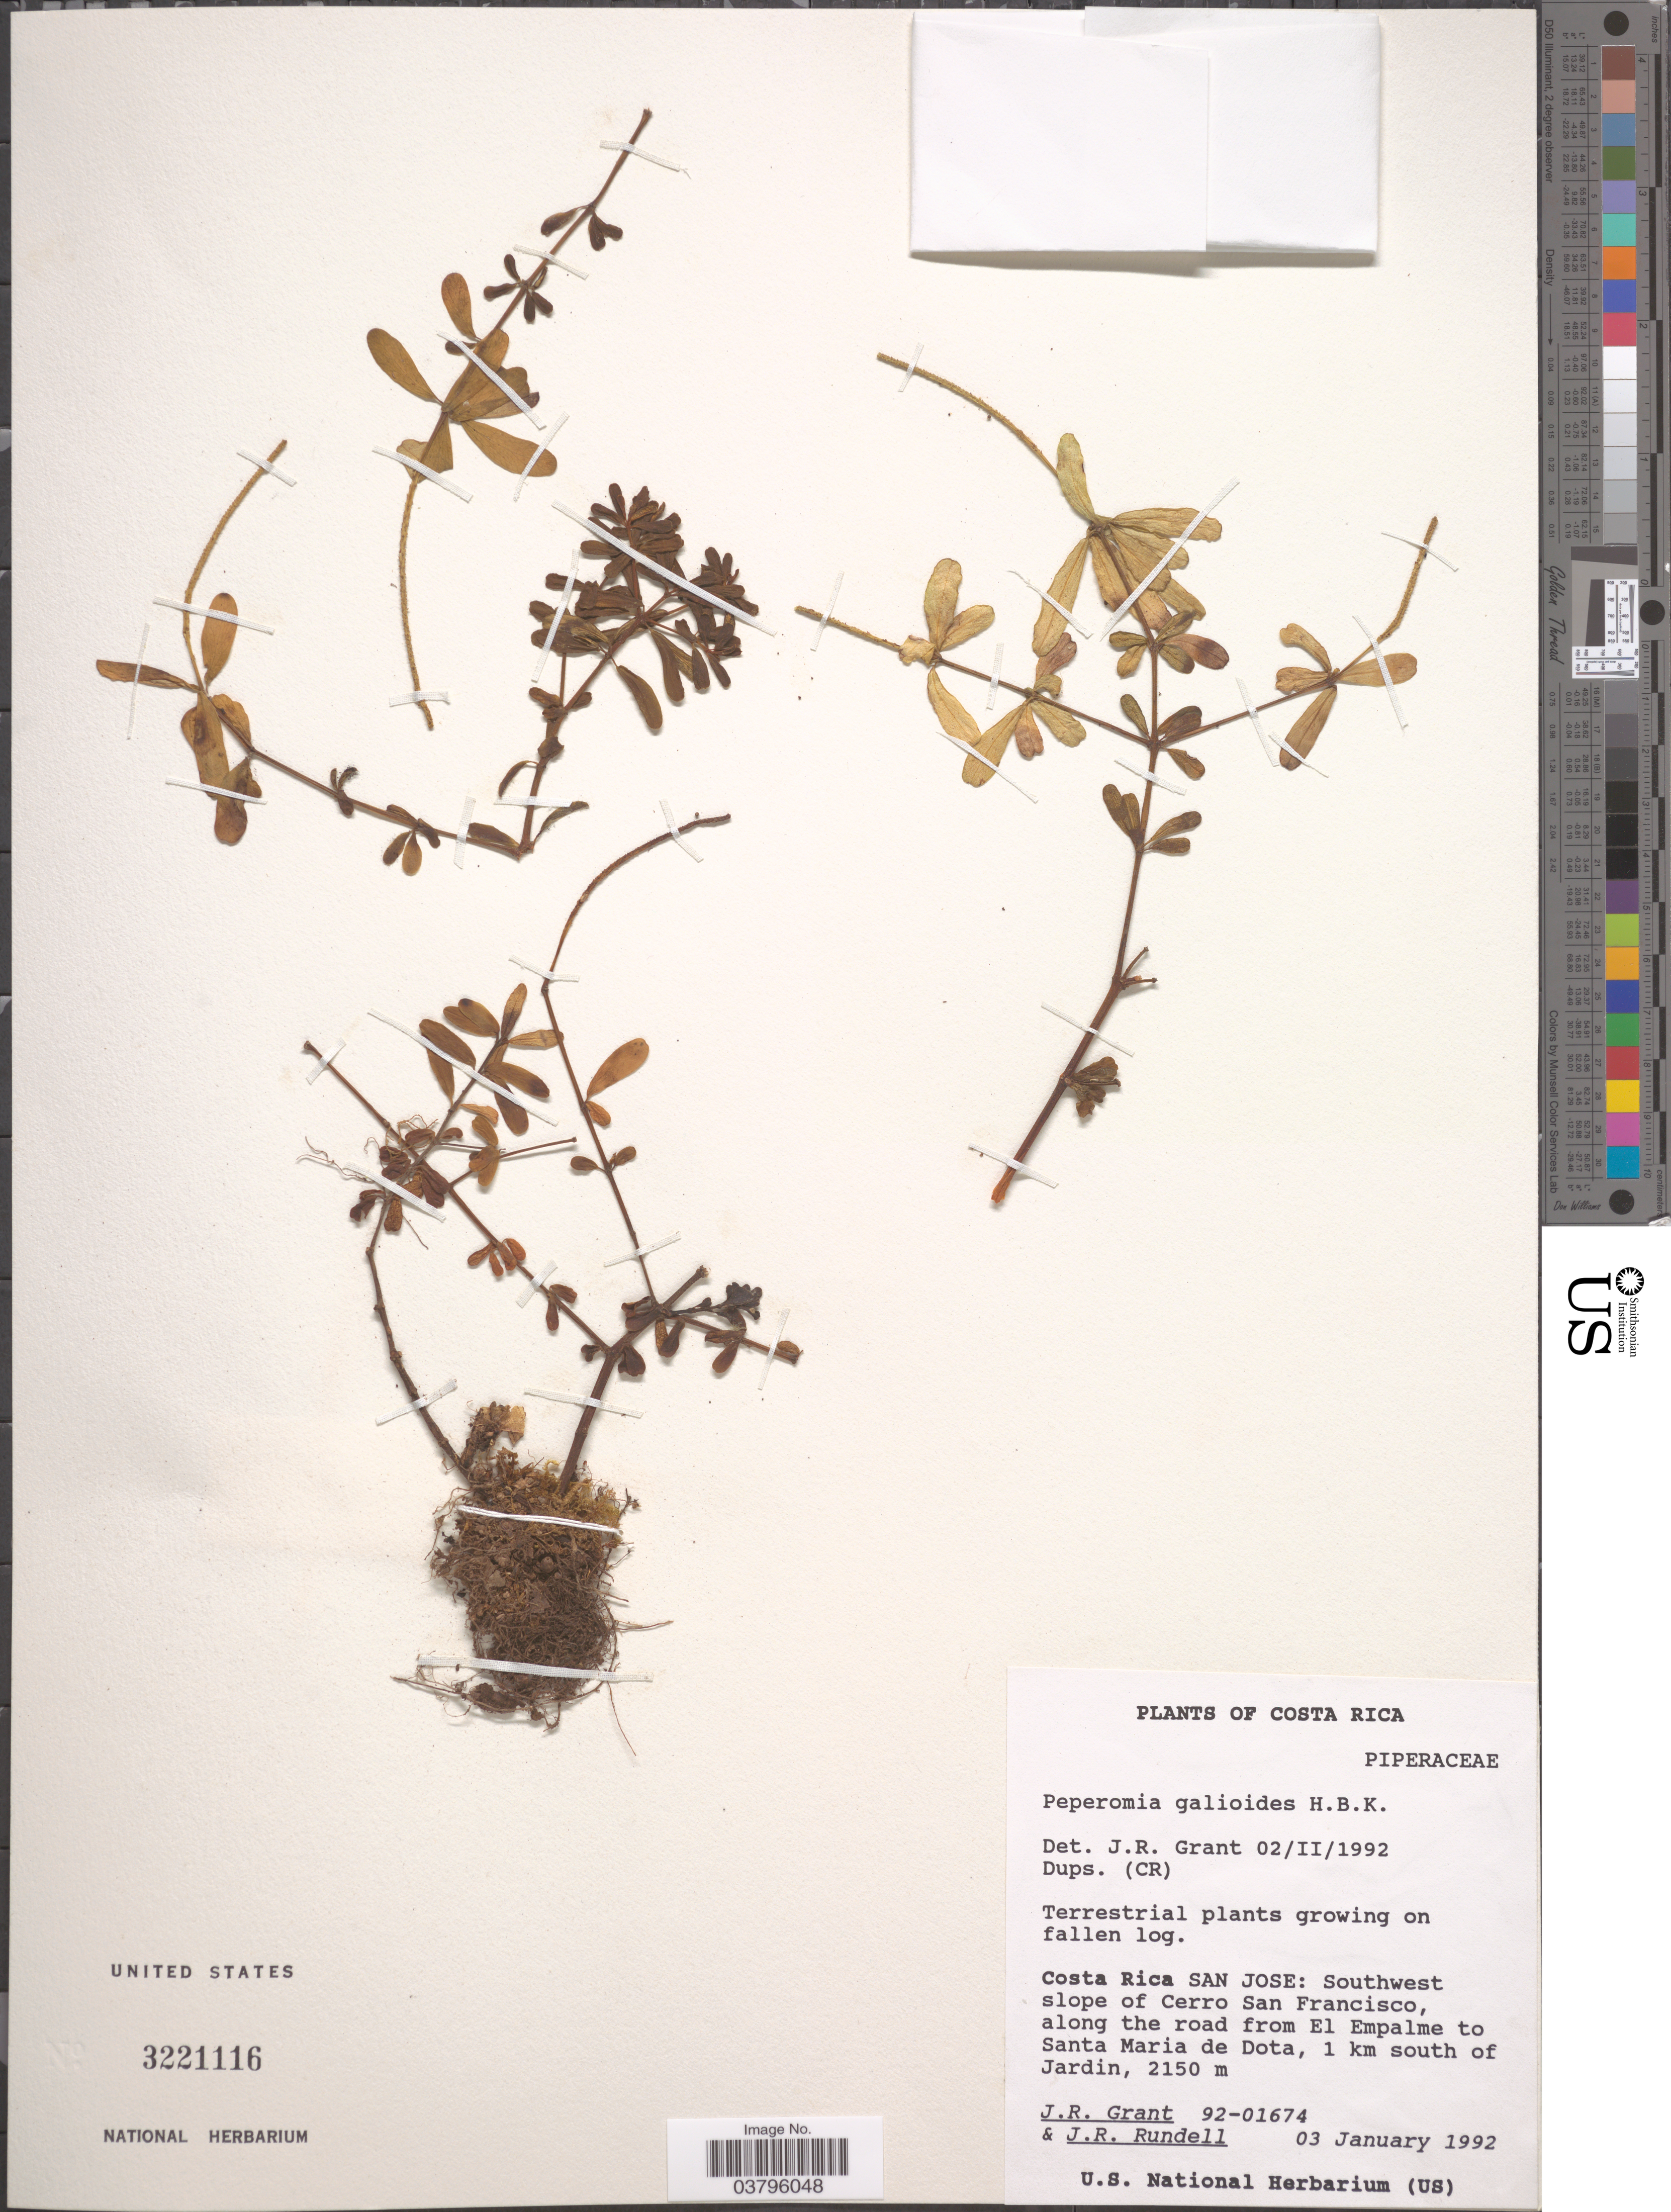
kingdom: Plantae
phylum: Tracheophyta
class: Magnoliopsida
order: Piperales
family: Piperaceae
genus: Peperomia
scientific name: Peperomia galioides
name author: Kunth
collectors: J. Grant & J. R. Rundell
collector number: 92-01674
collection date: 1992-01-03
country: Costa Rica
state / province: San José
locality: Southwest slope of Cerro San Francisco, along the road from El Empalme to Santa Maria de Dota, 1 km south of Jardin.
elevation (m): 2150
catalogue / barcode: US 3221116